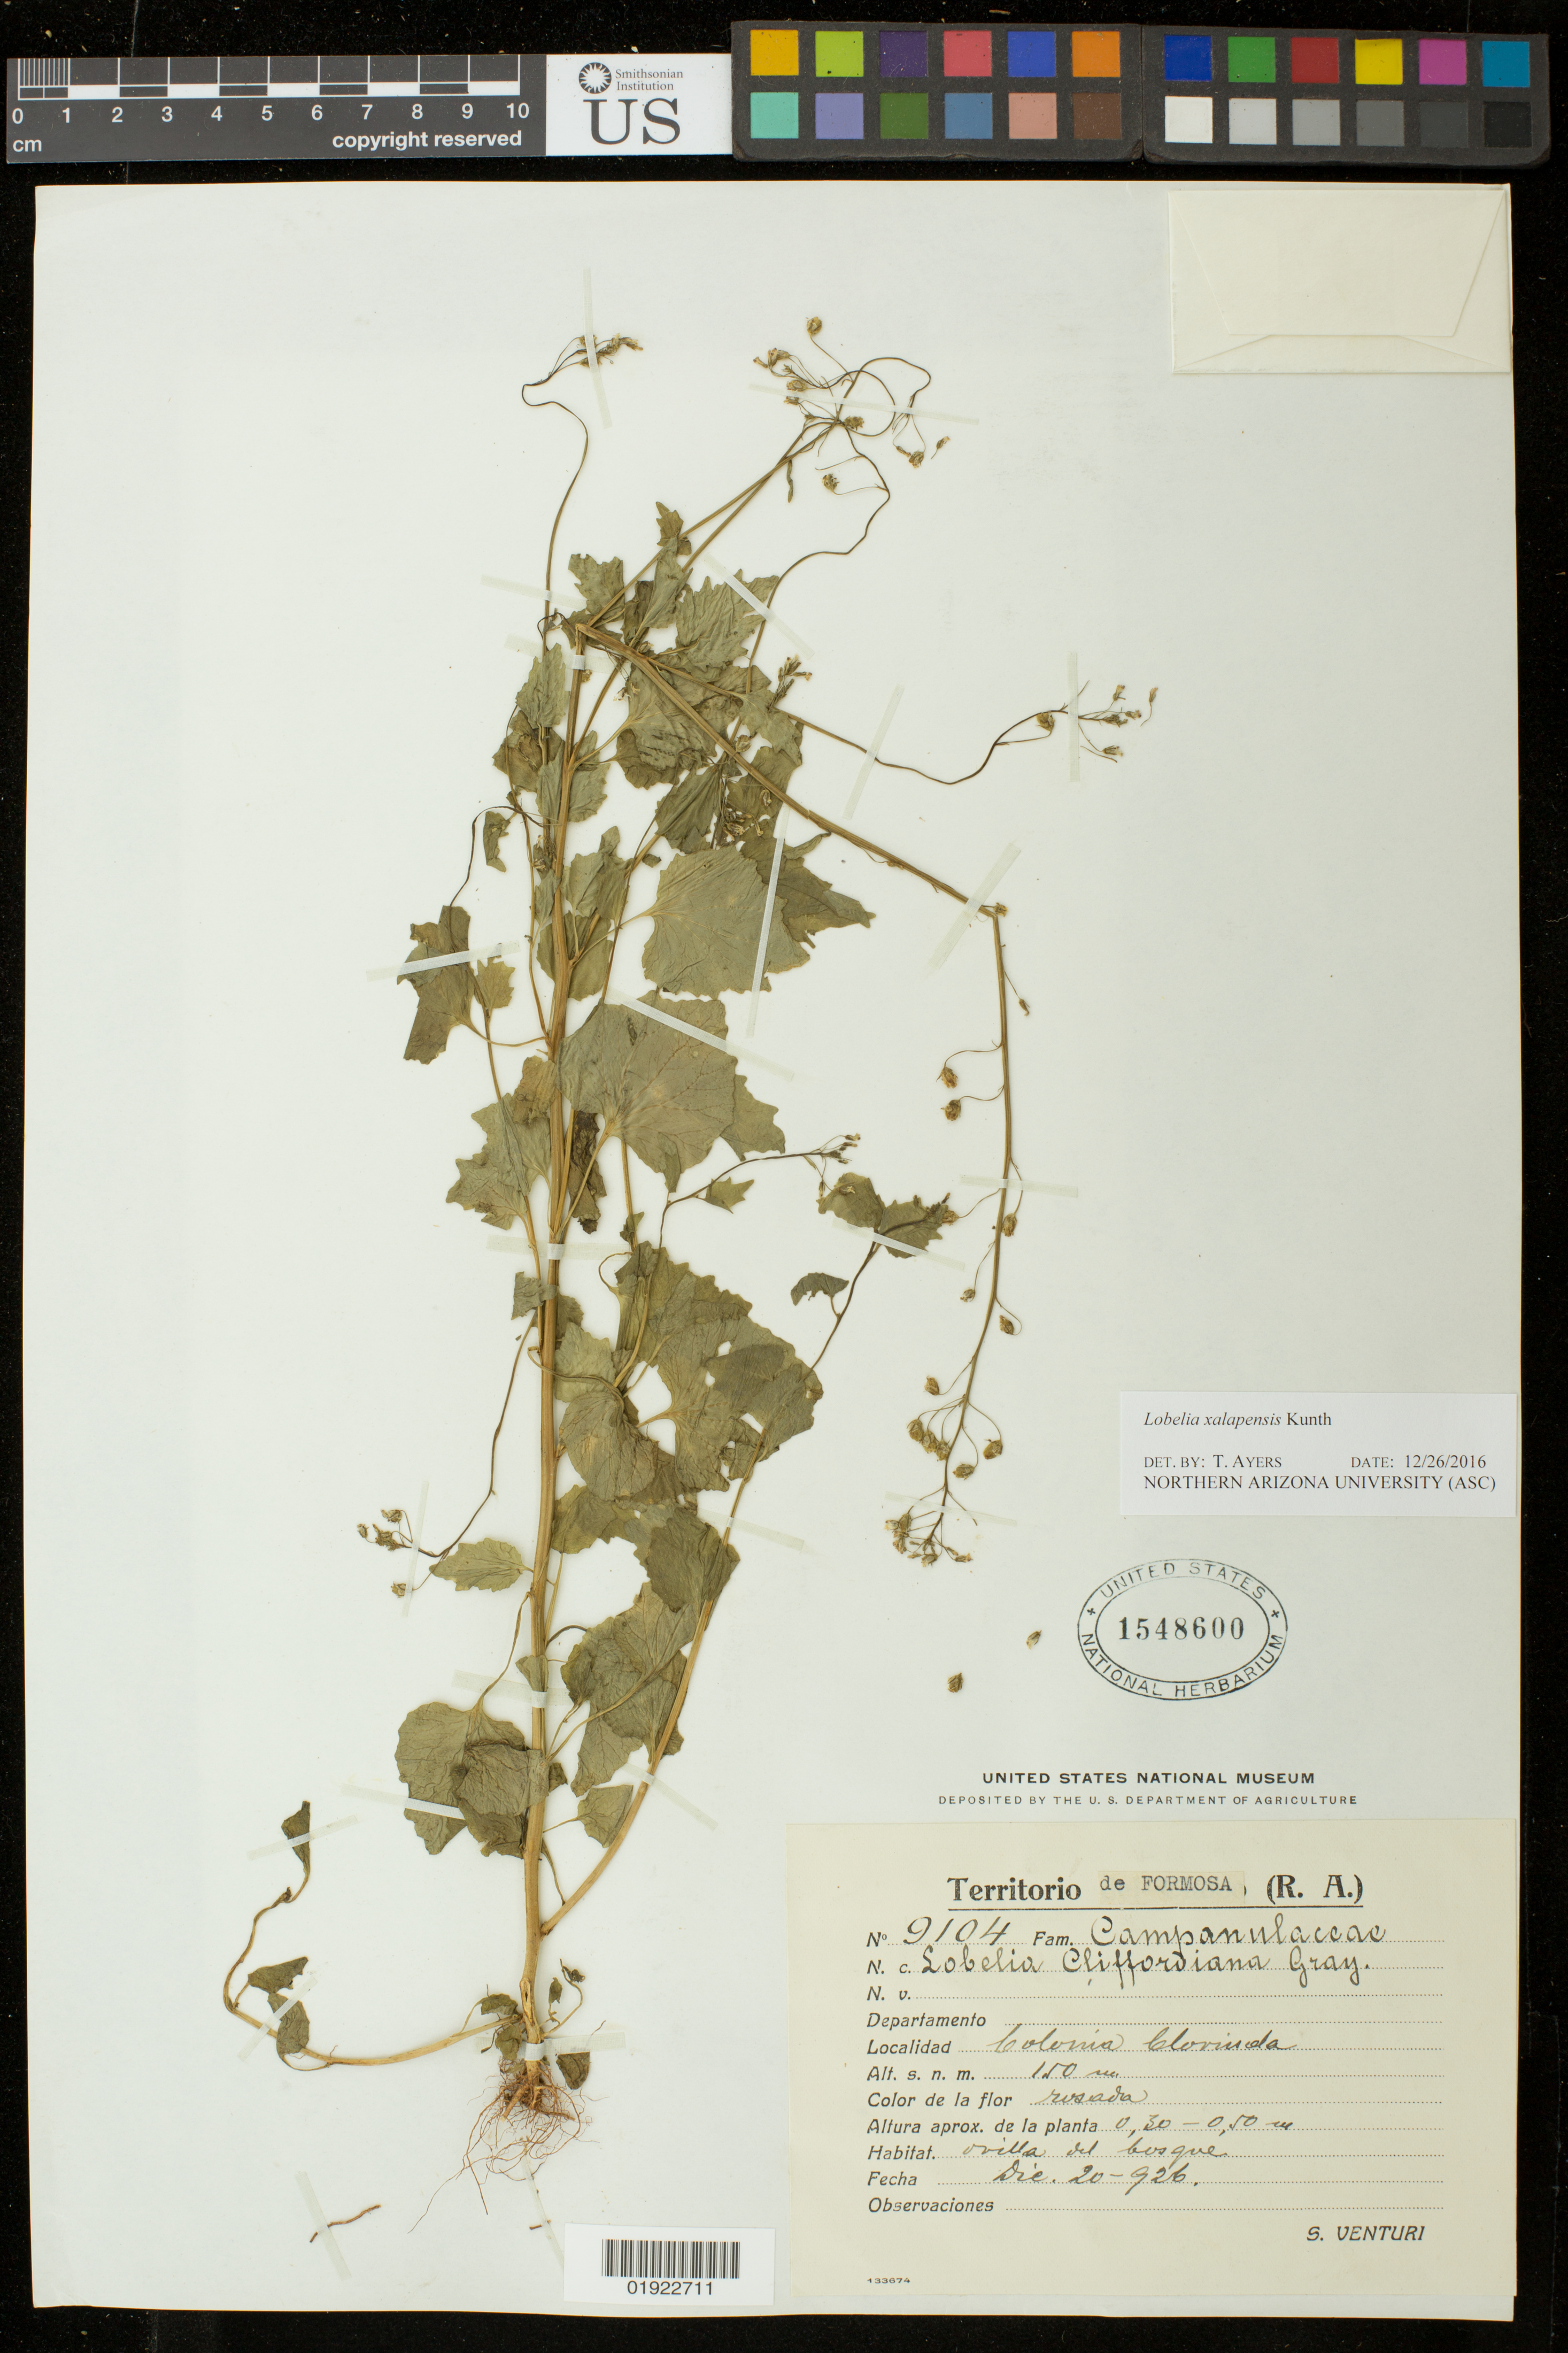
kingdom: Plantae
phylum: Tracheophyta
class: Magnoliopsida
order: Asterales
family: Campanulaceae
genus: Lobelia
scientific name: Lobelia xalapensis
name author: Kunth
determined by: Ayers, Tina J.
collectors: S. Venturi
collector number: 9104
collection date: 1926-12-20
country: Argentina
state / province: Formosa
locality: Colonia Clorinda.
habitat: Orilla del bosque.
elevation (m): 150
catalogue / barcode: US 1548600